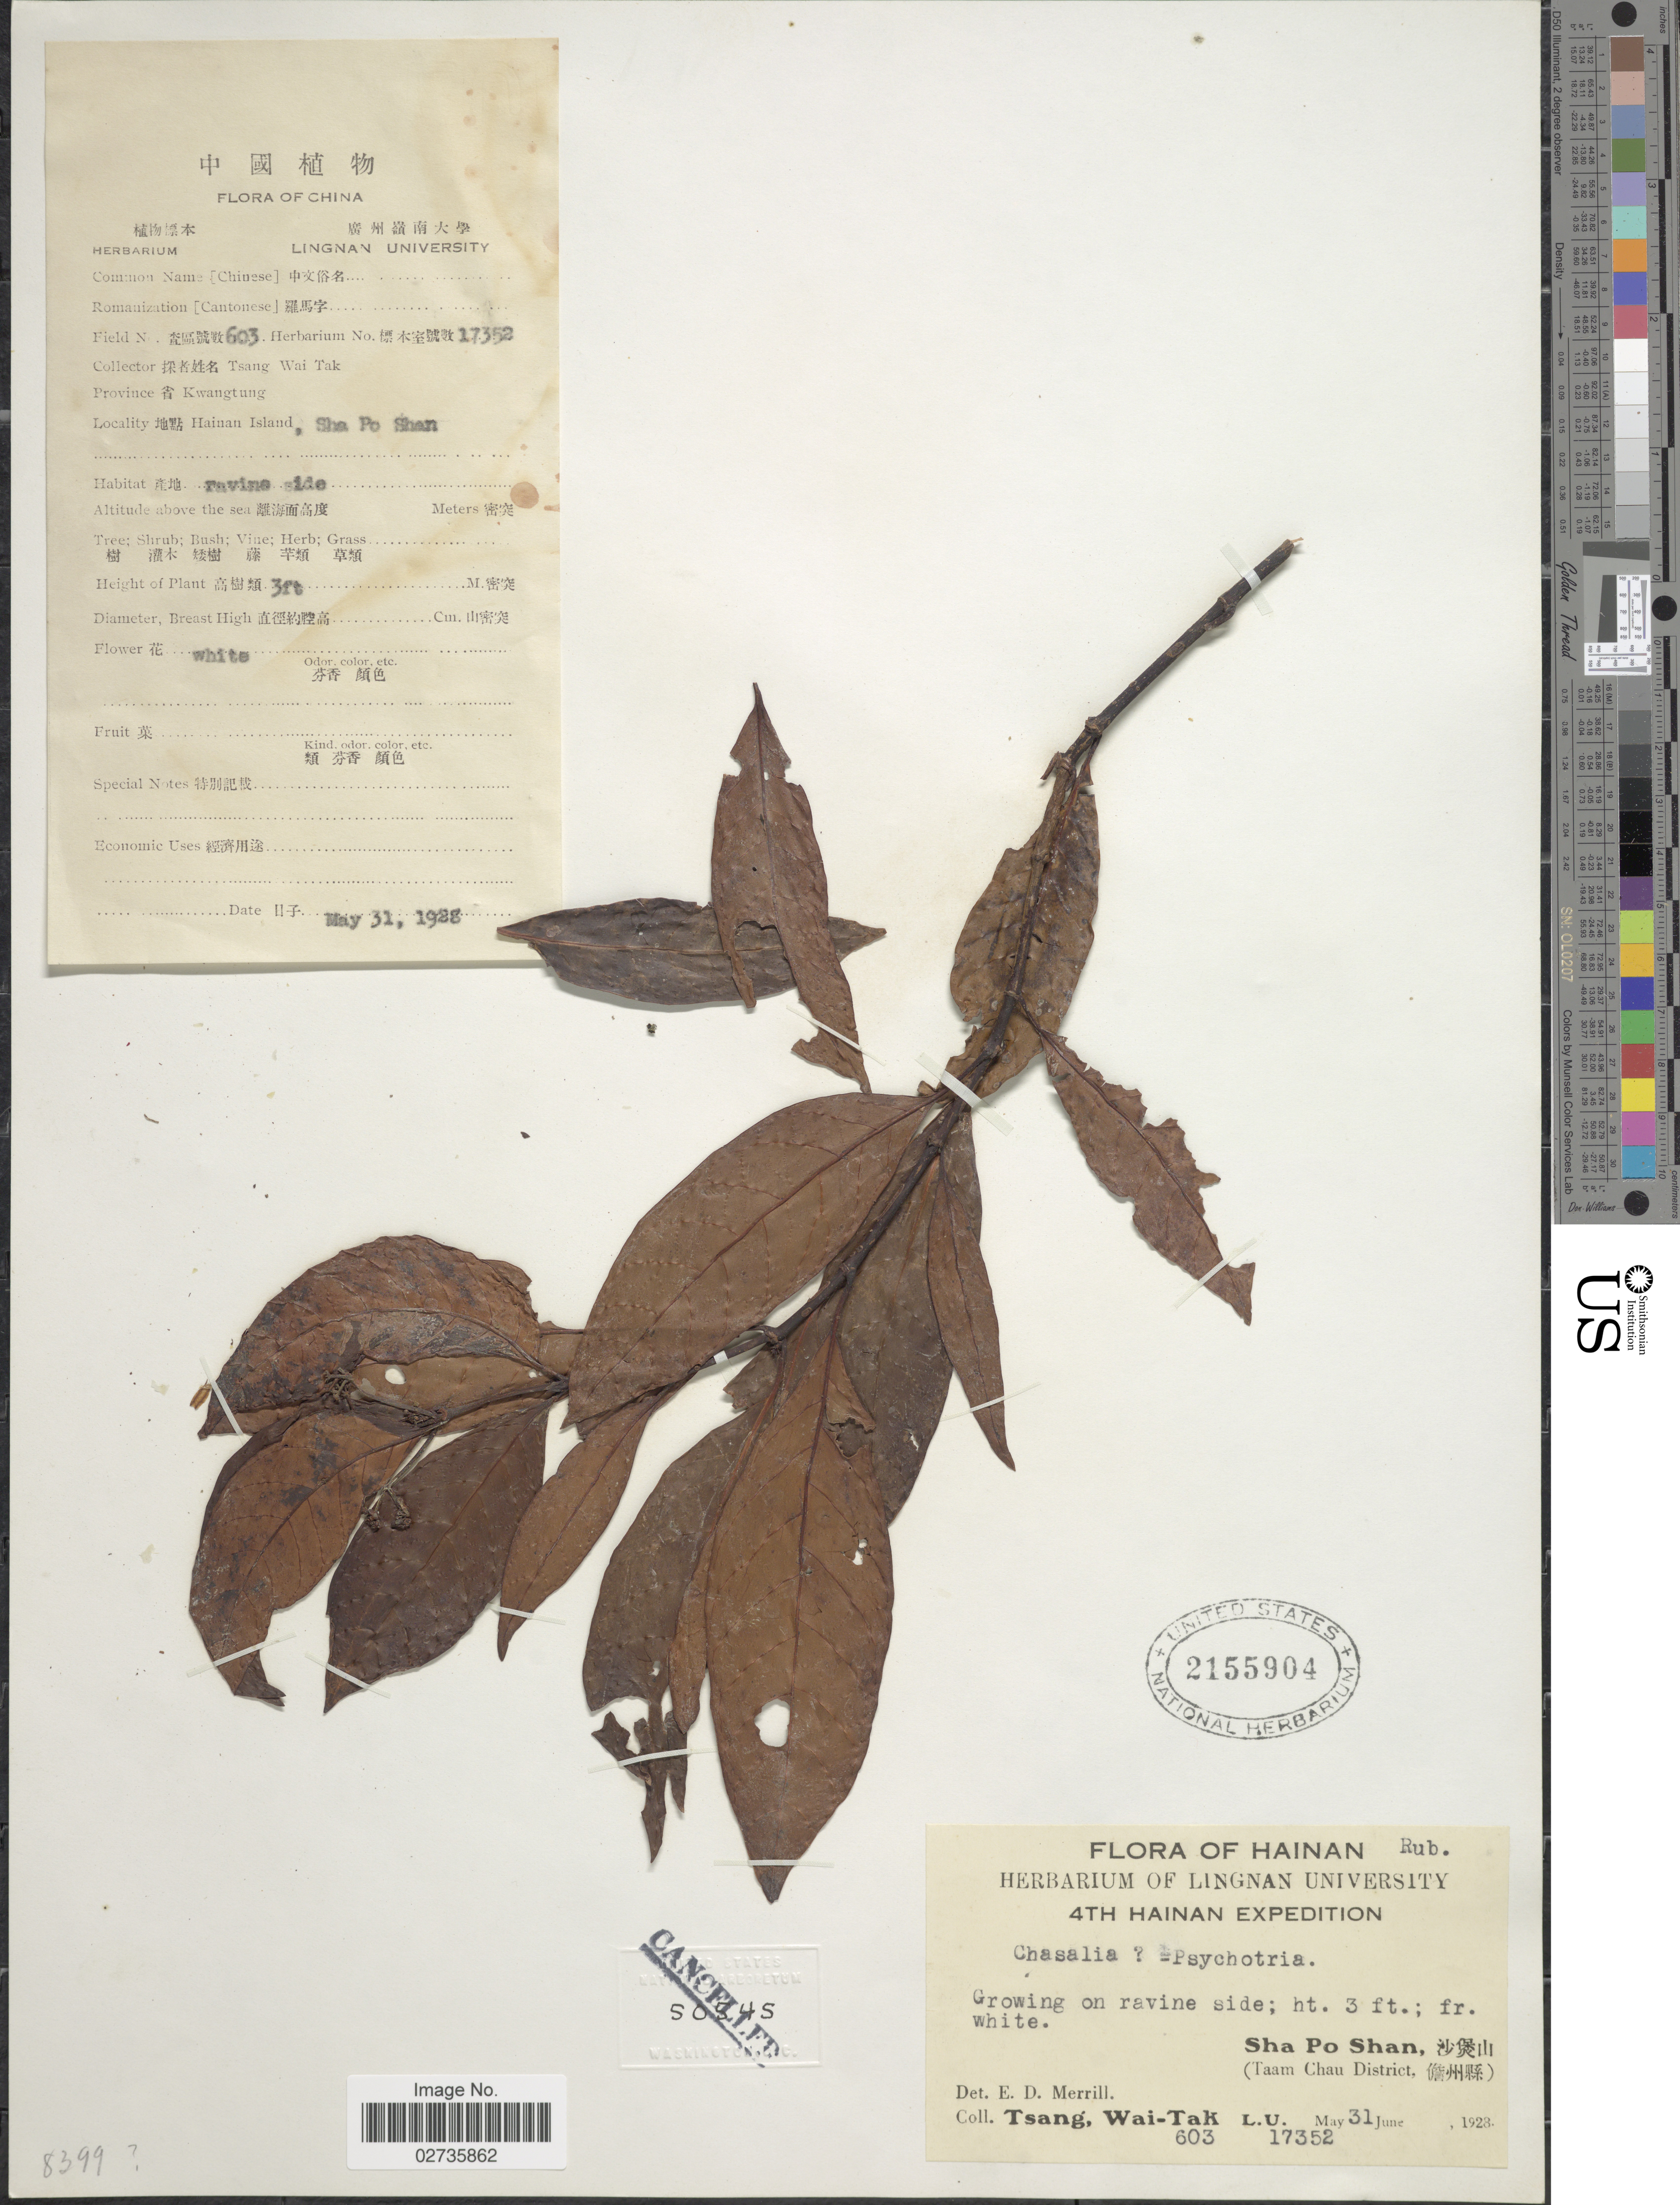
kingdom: Plantae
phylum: Tracheophyta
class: Magnoliopsida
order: Gentianales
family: Rubiaceae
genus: Psychotria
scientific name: Psychotria sp.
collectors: W. T. Tsang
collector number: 603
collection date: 1923-05-31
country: China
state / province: Hainan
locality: Growing on ravine side, Sha Po Shan, (Taam Chau District)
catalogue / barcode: US 2155904